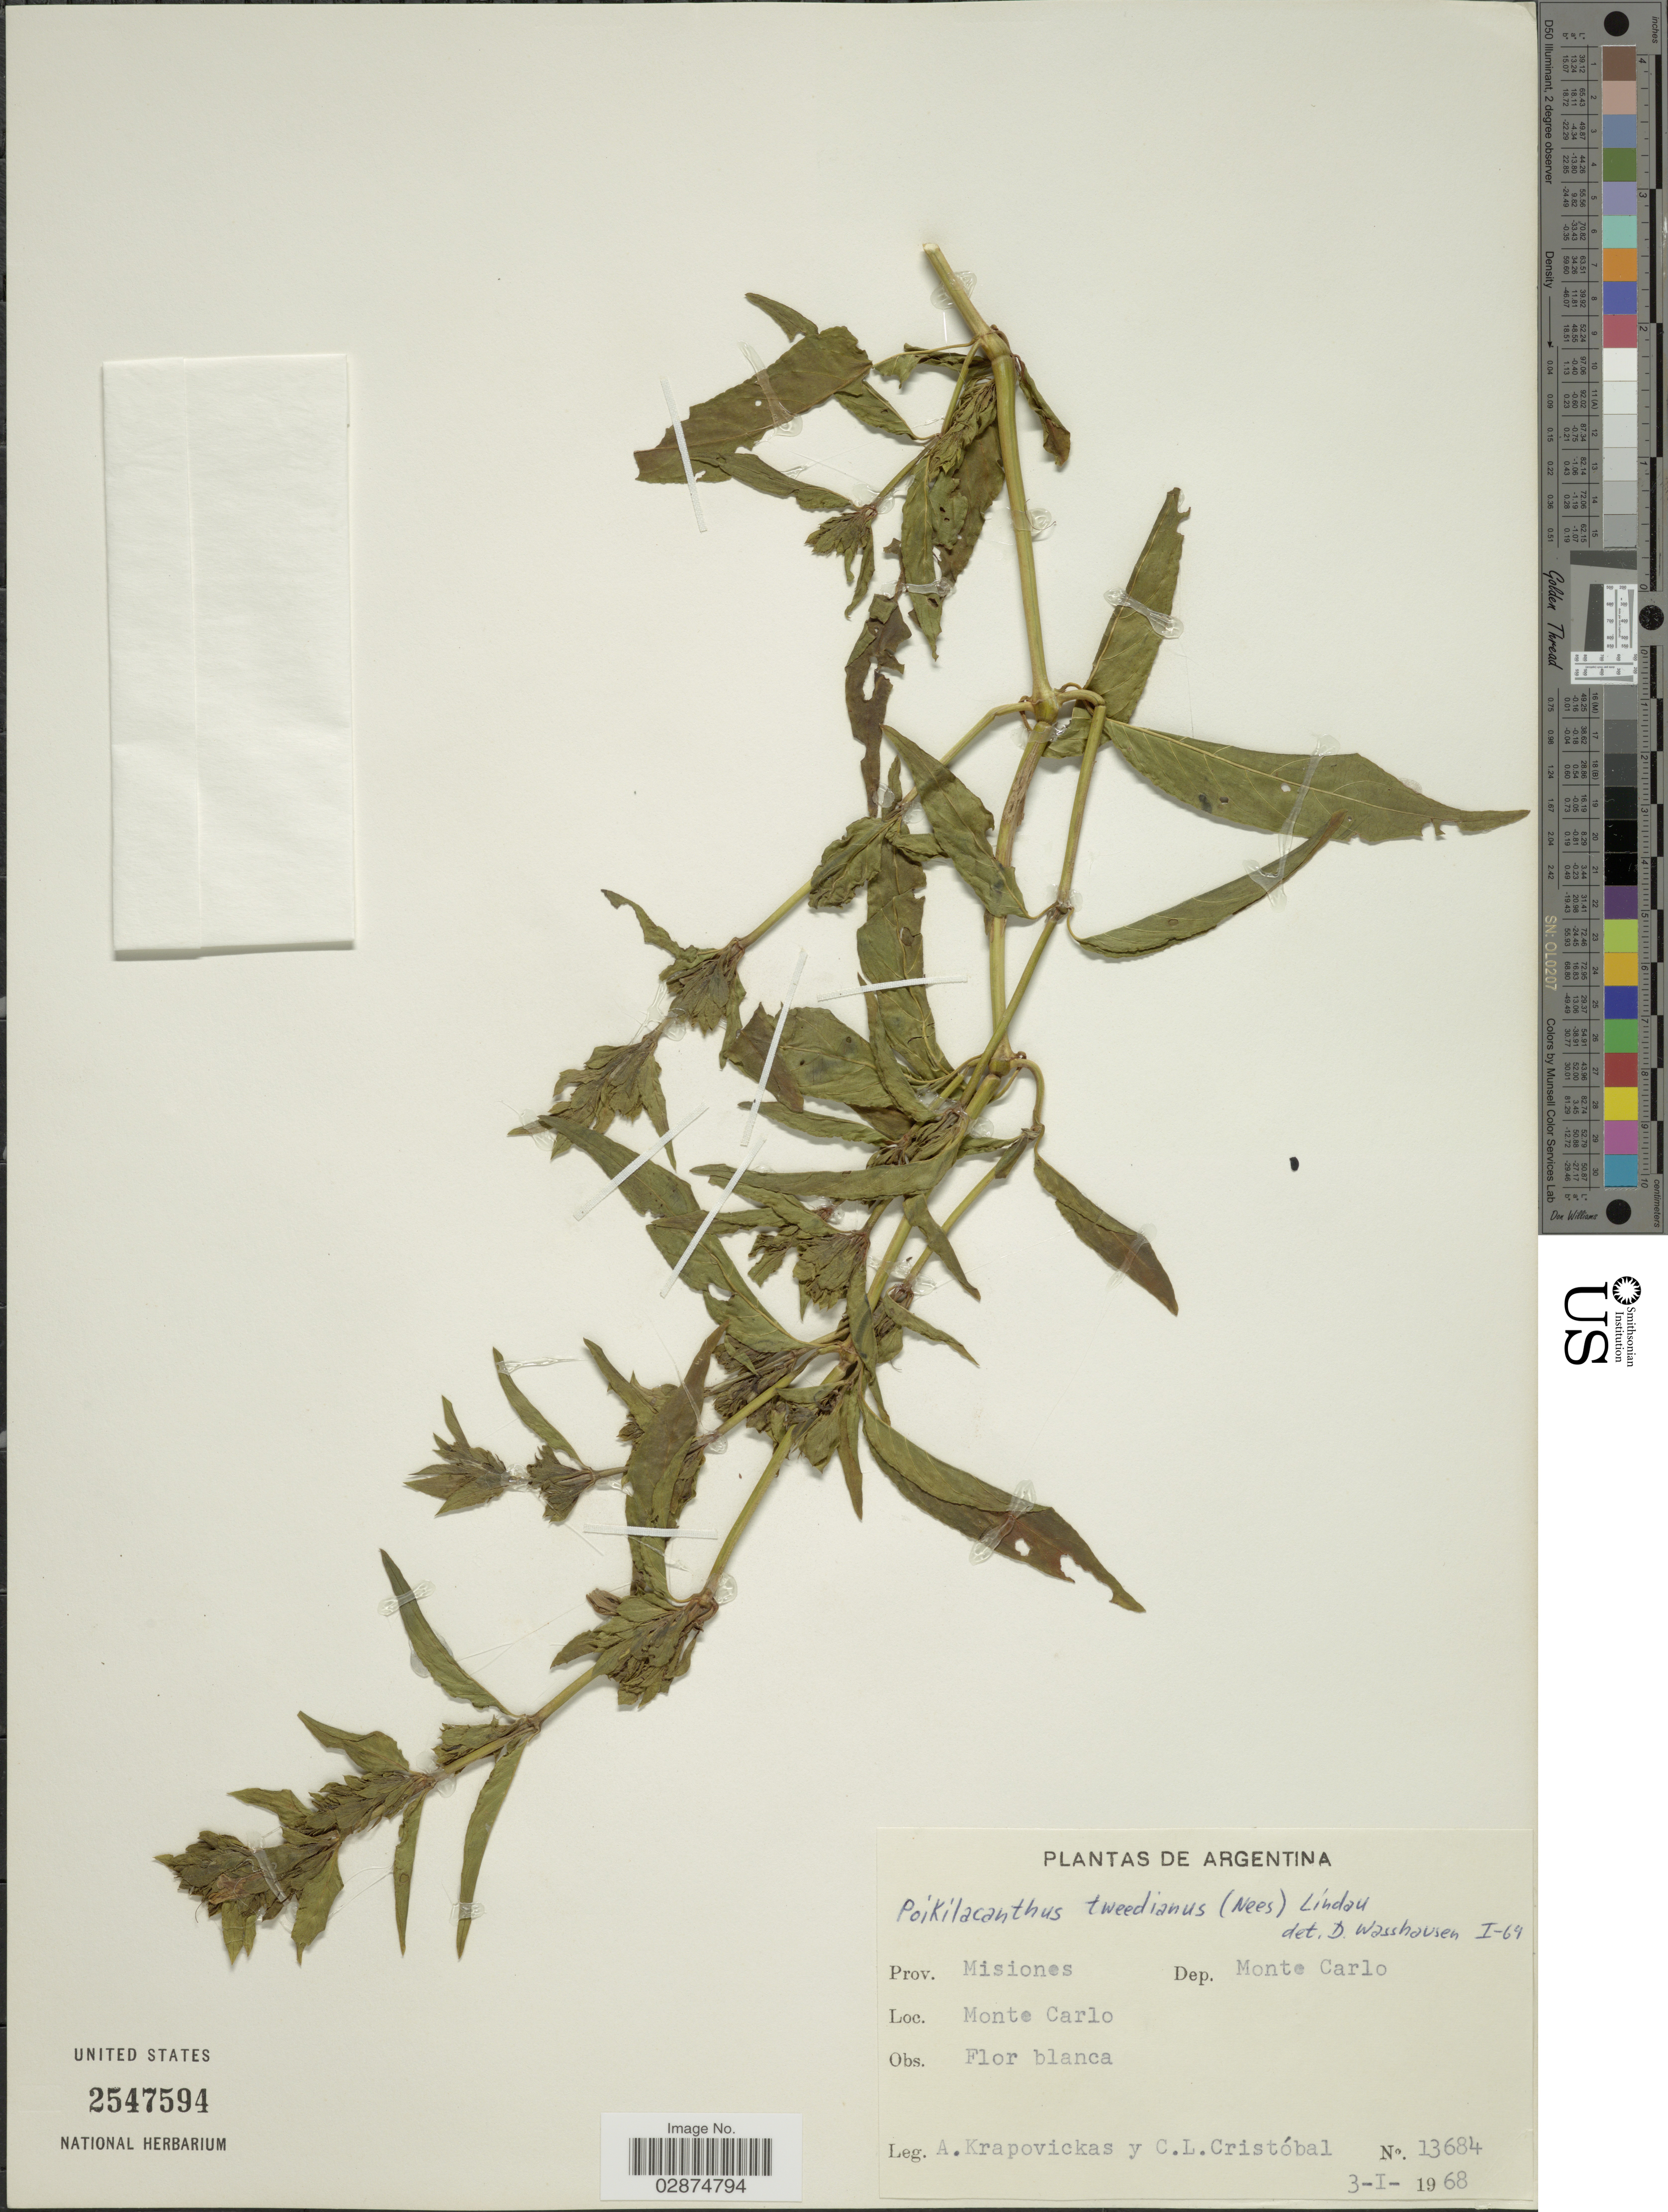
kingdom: Plantae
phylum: Tracheophyta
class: Magnoliopsida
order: Lamiales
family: Acanthaceae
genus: Poikilacanthus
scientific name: Poikilacanthus glandulosus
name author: (Nees) Ariza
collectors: A. Krapovickas & C. L. Cristóbal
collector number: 13684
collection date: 1968-01-03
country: Argentina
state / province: Misiones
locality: Dep. Monte Carlo. Monte Carlo.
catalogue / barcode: US 2547594